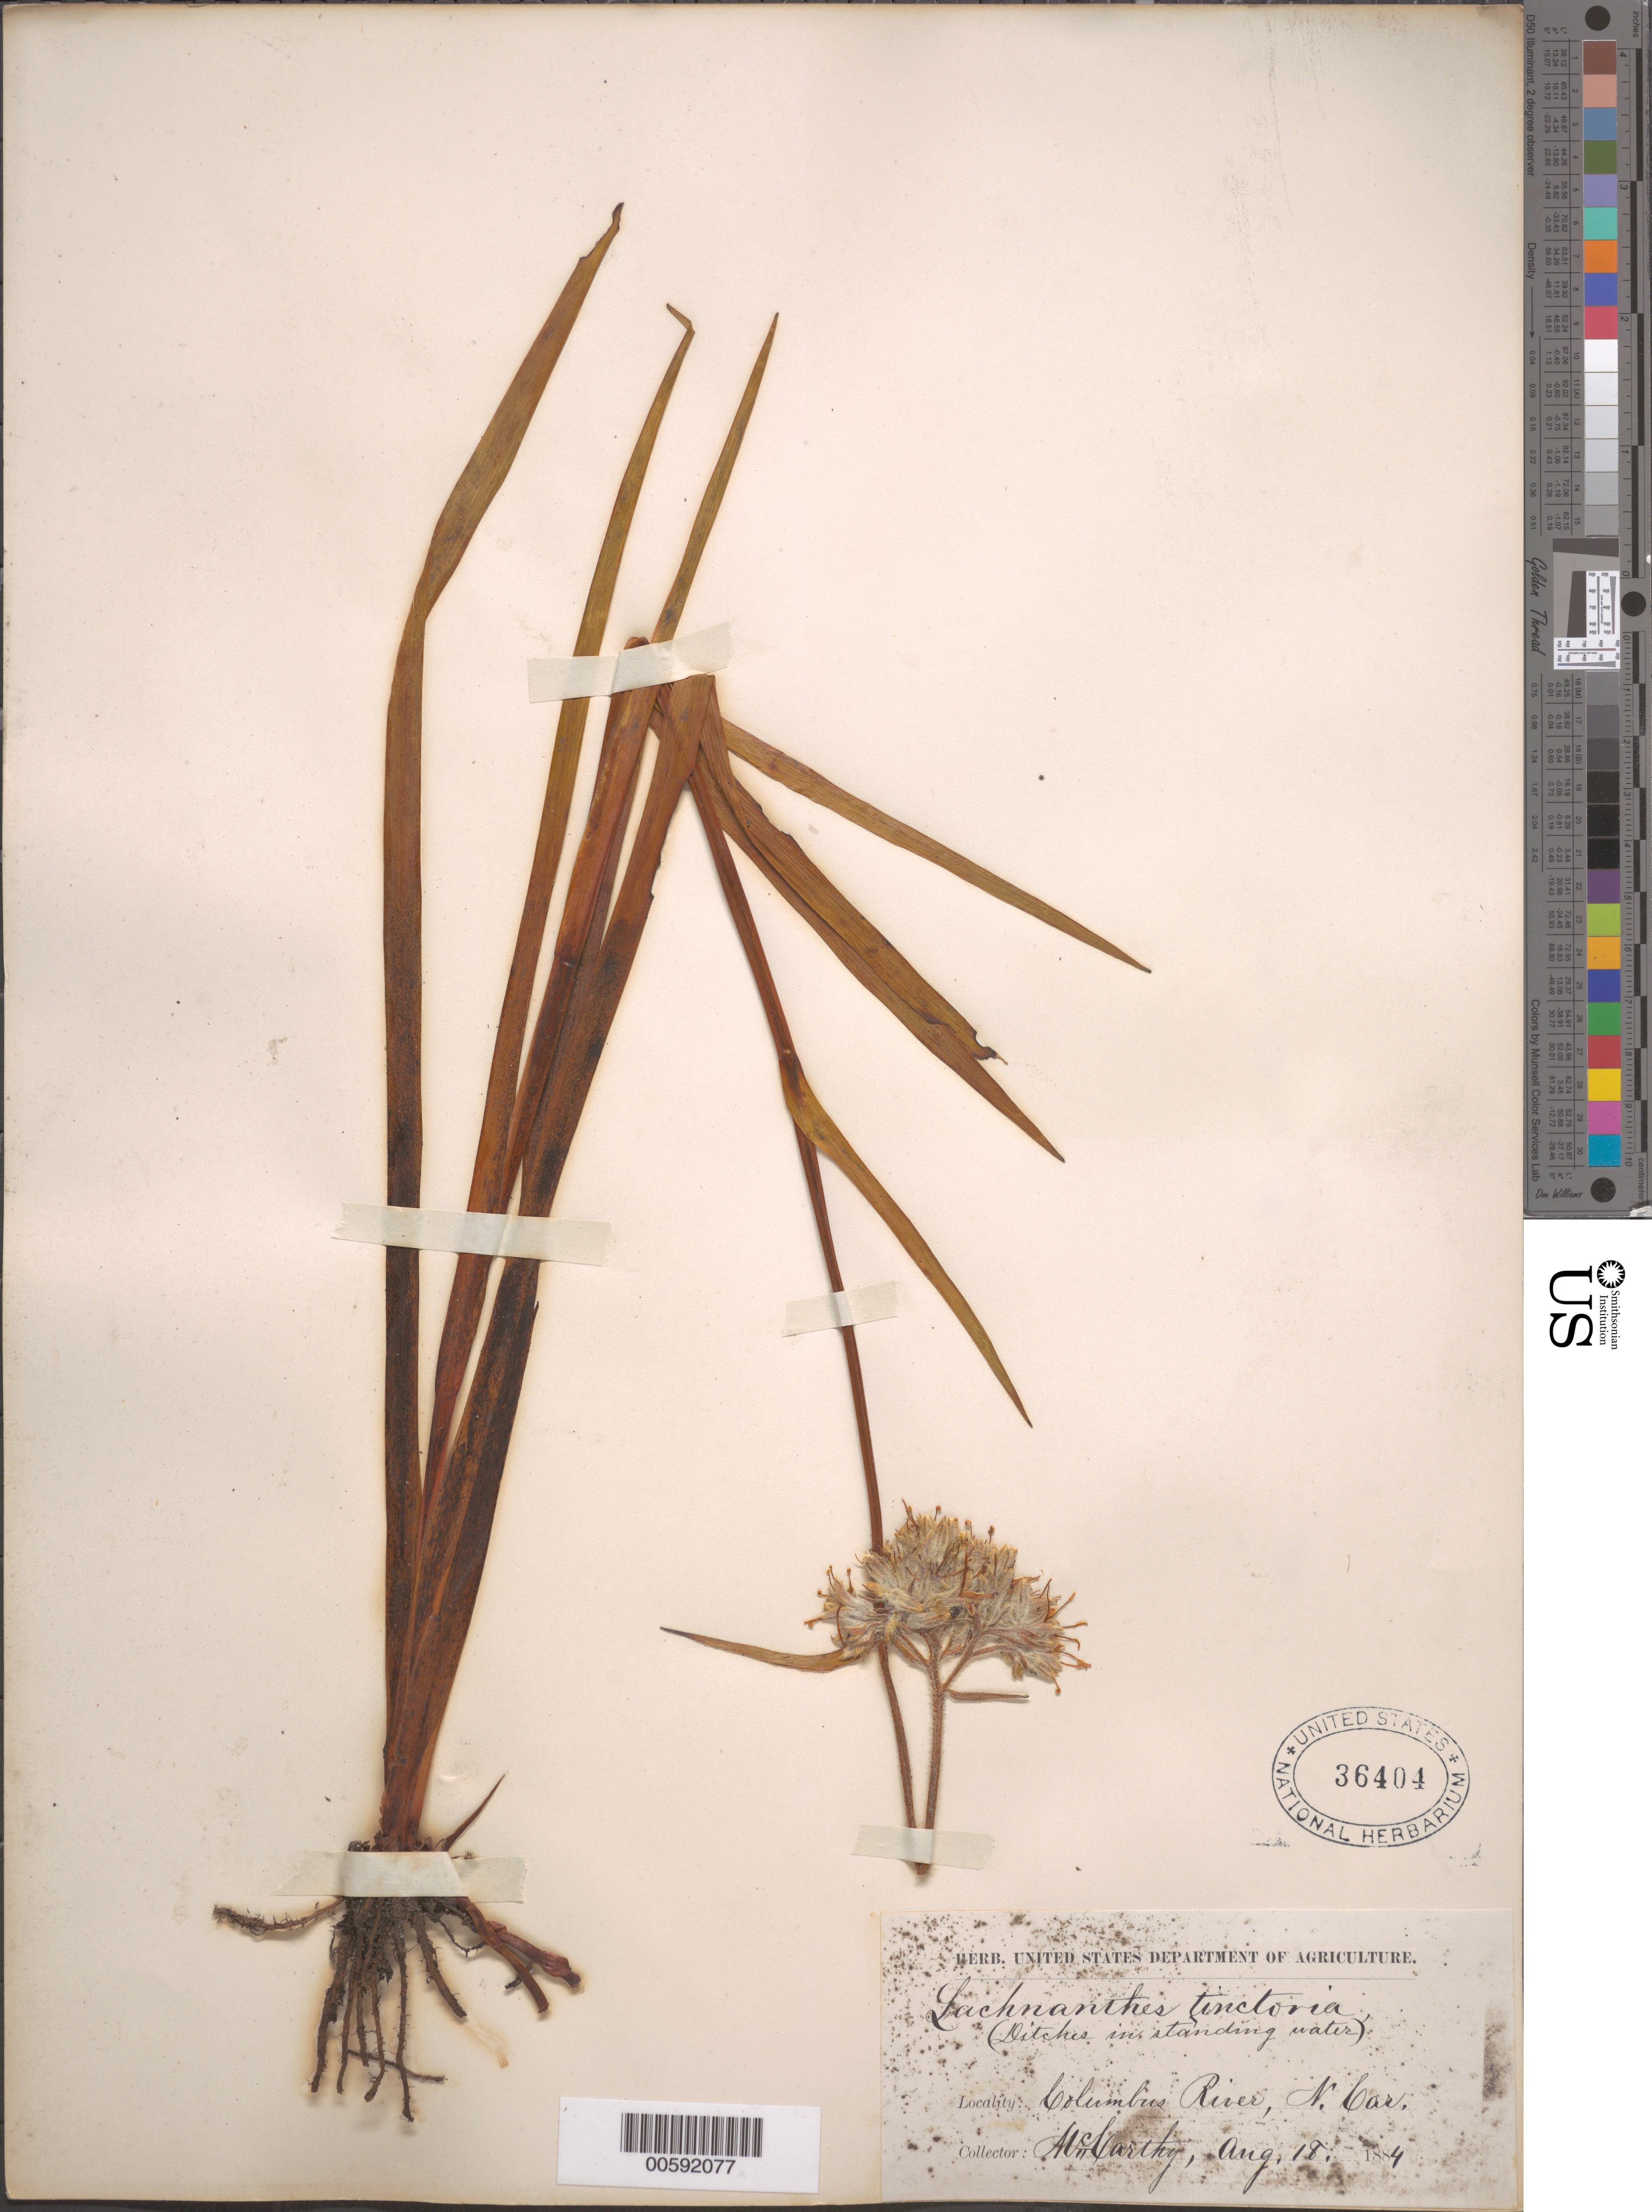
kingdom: Plantae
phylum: Tracheophyta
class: Liliopsida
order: Commelinales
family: Haemodoraceae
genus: Lachnanthes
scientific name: Lachnanthes tinctoria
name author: (Walter ex J.F. Gmel.) Elliott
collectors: G. McCarthy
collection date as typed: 18 Aug 1884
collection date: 1884-08-18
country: United States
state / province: North Carolina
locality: Columbus River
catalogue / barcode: US 36404